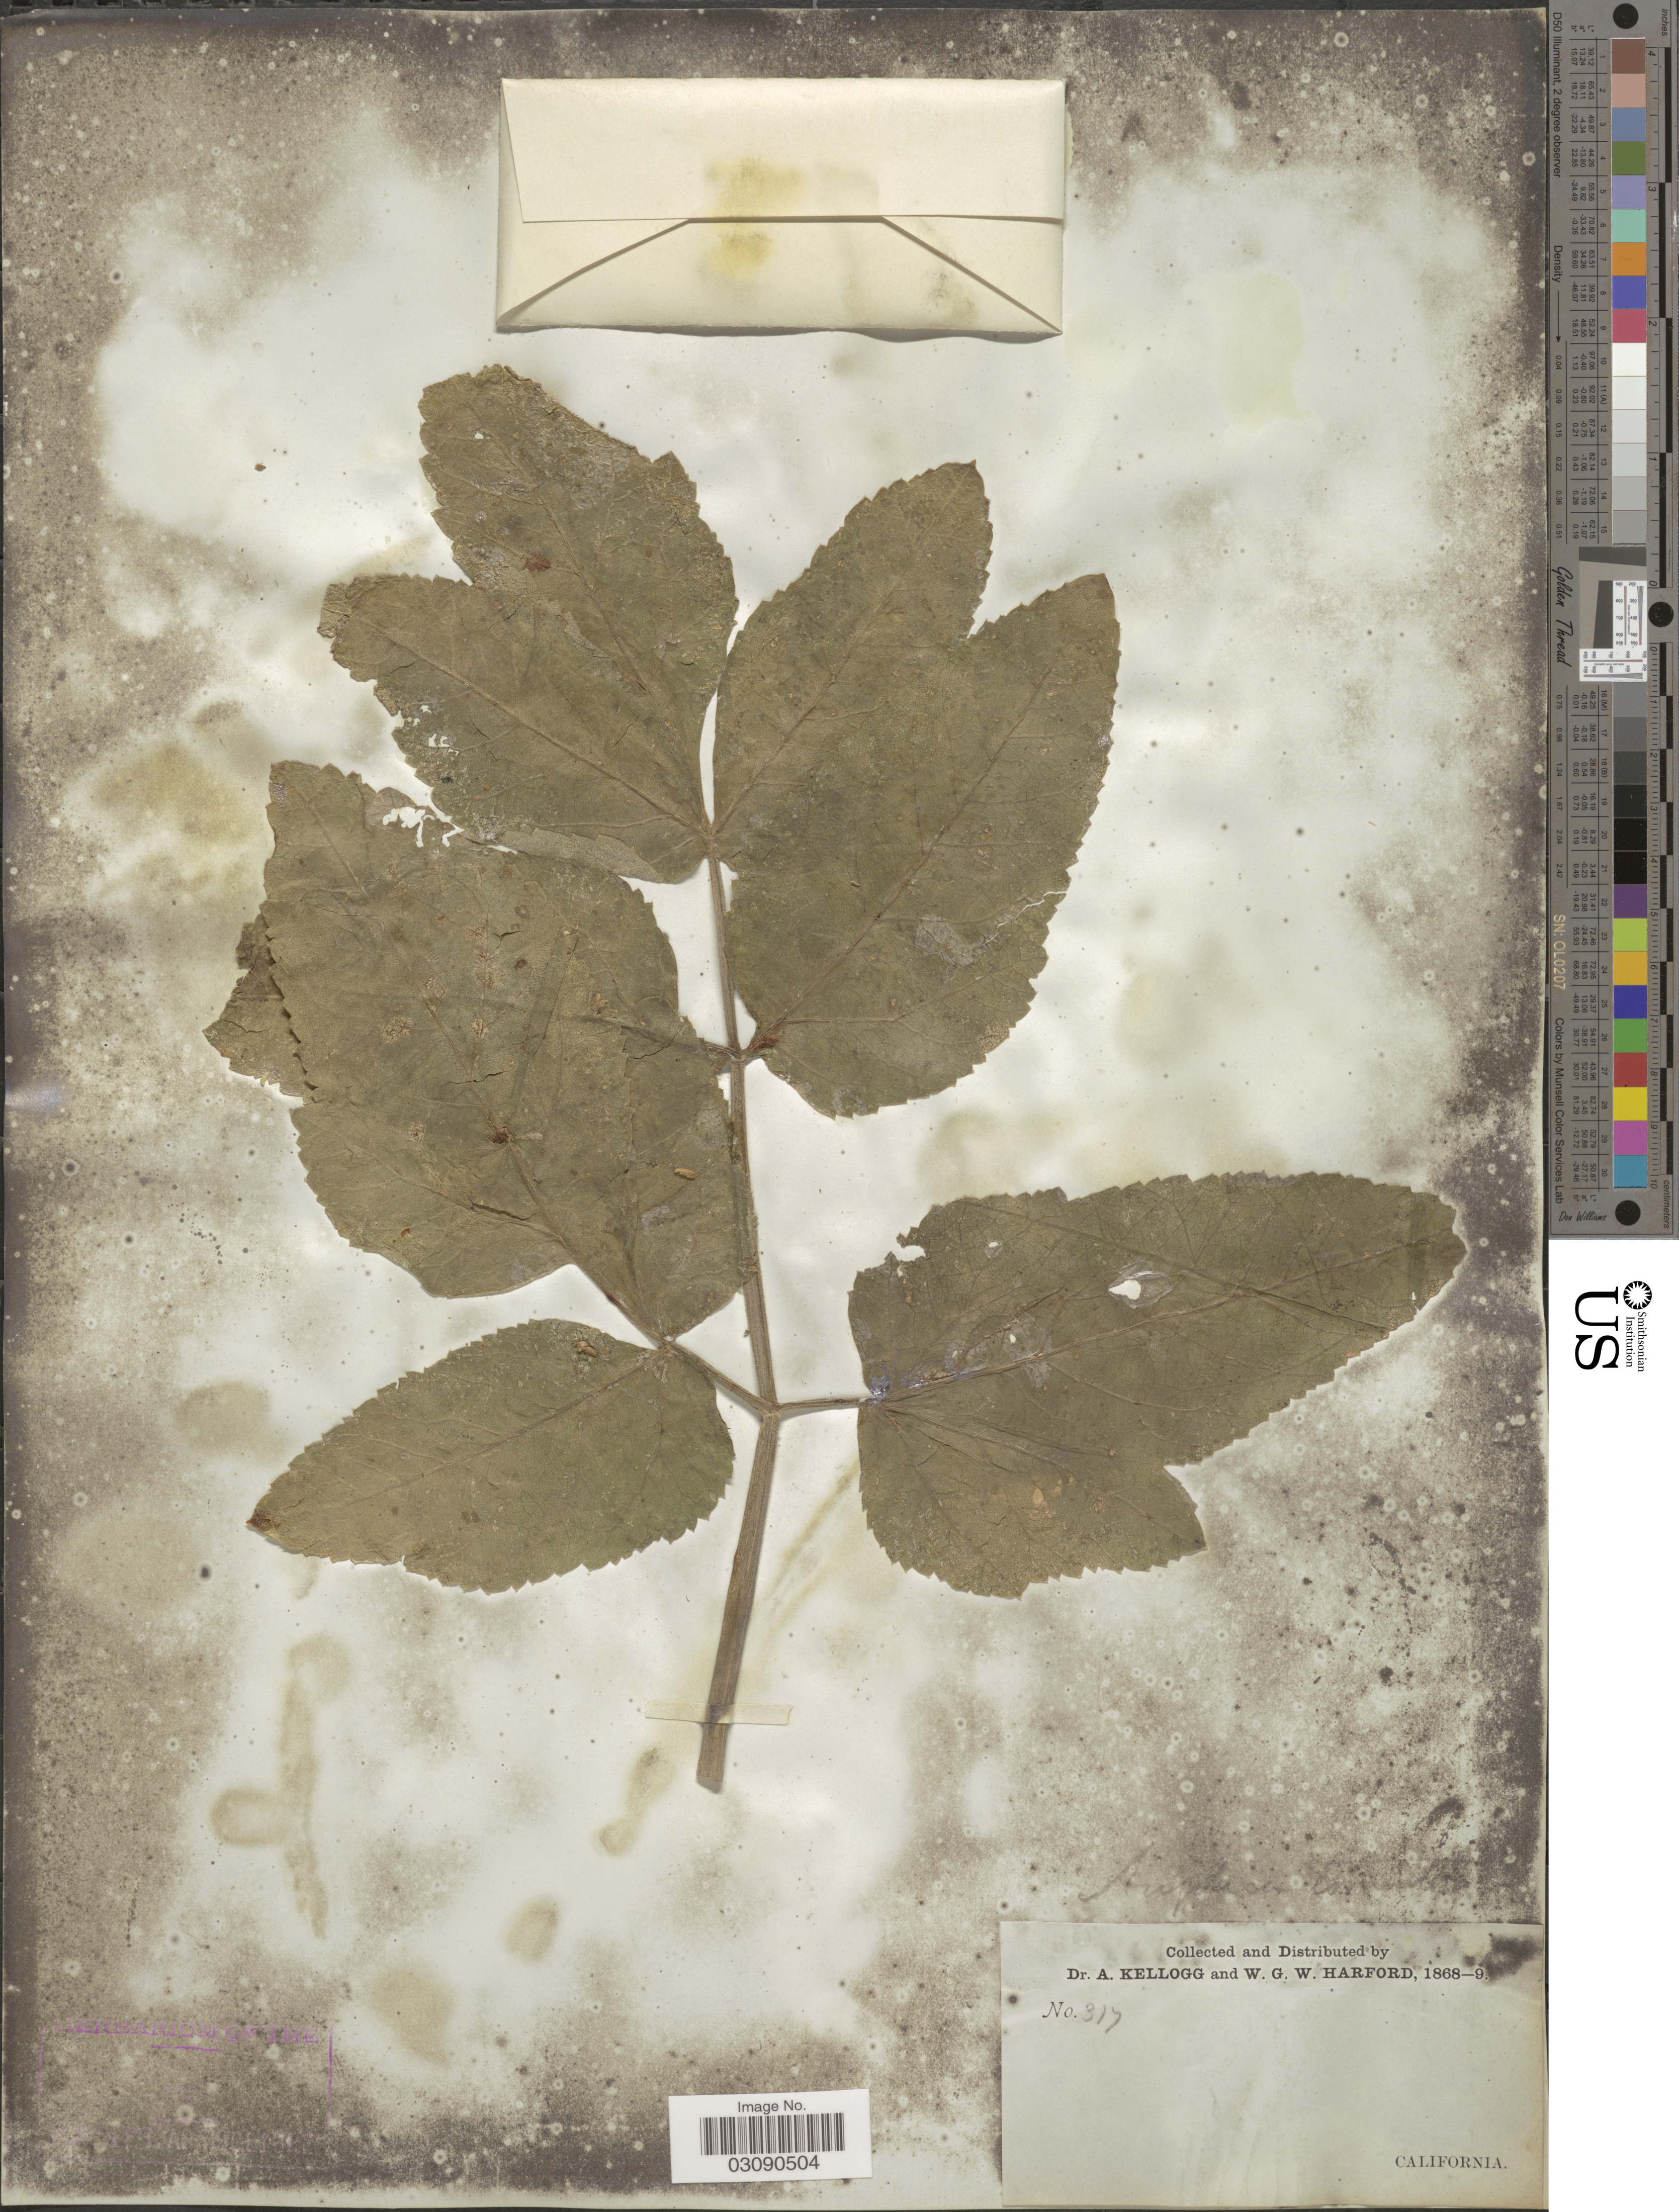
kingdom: Plantae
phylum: Tracheophyta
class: Magnoliopsida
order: Apiales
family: Apiaceae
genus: Angelica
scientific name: Angelica tomentosa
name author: S. Watson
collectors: A. Kellogg & W. G. W. Harford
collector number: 317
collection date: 1868/1869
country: United States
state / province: California